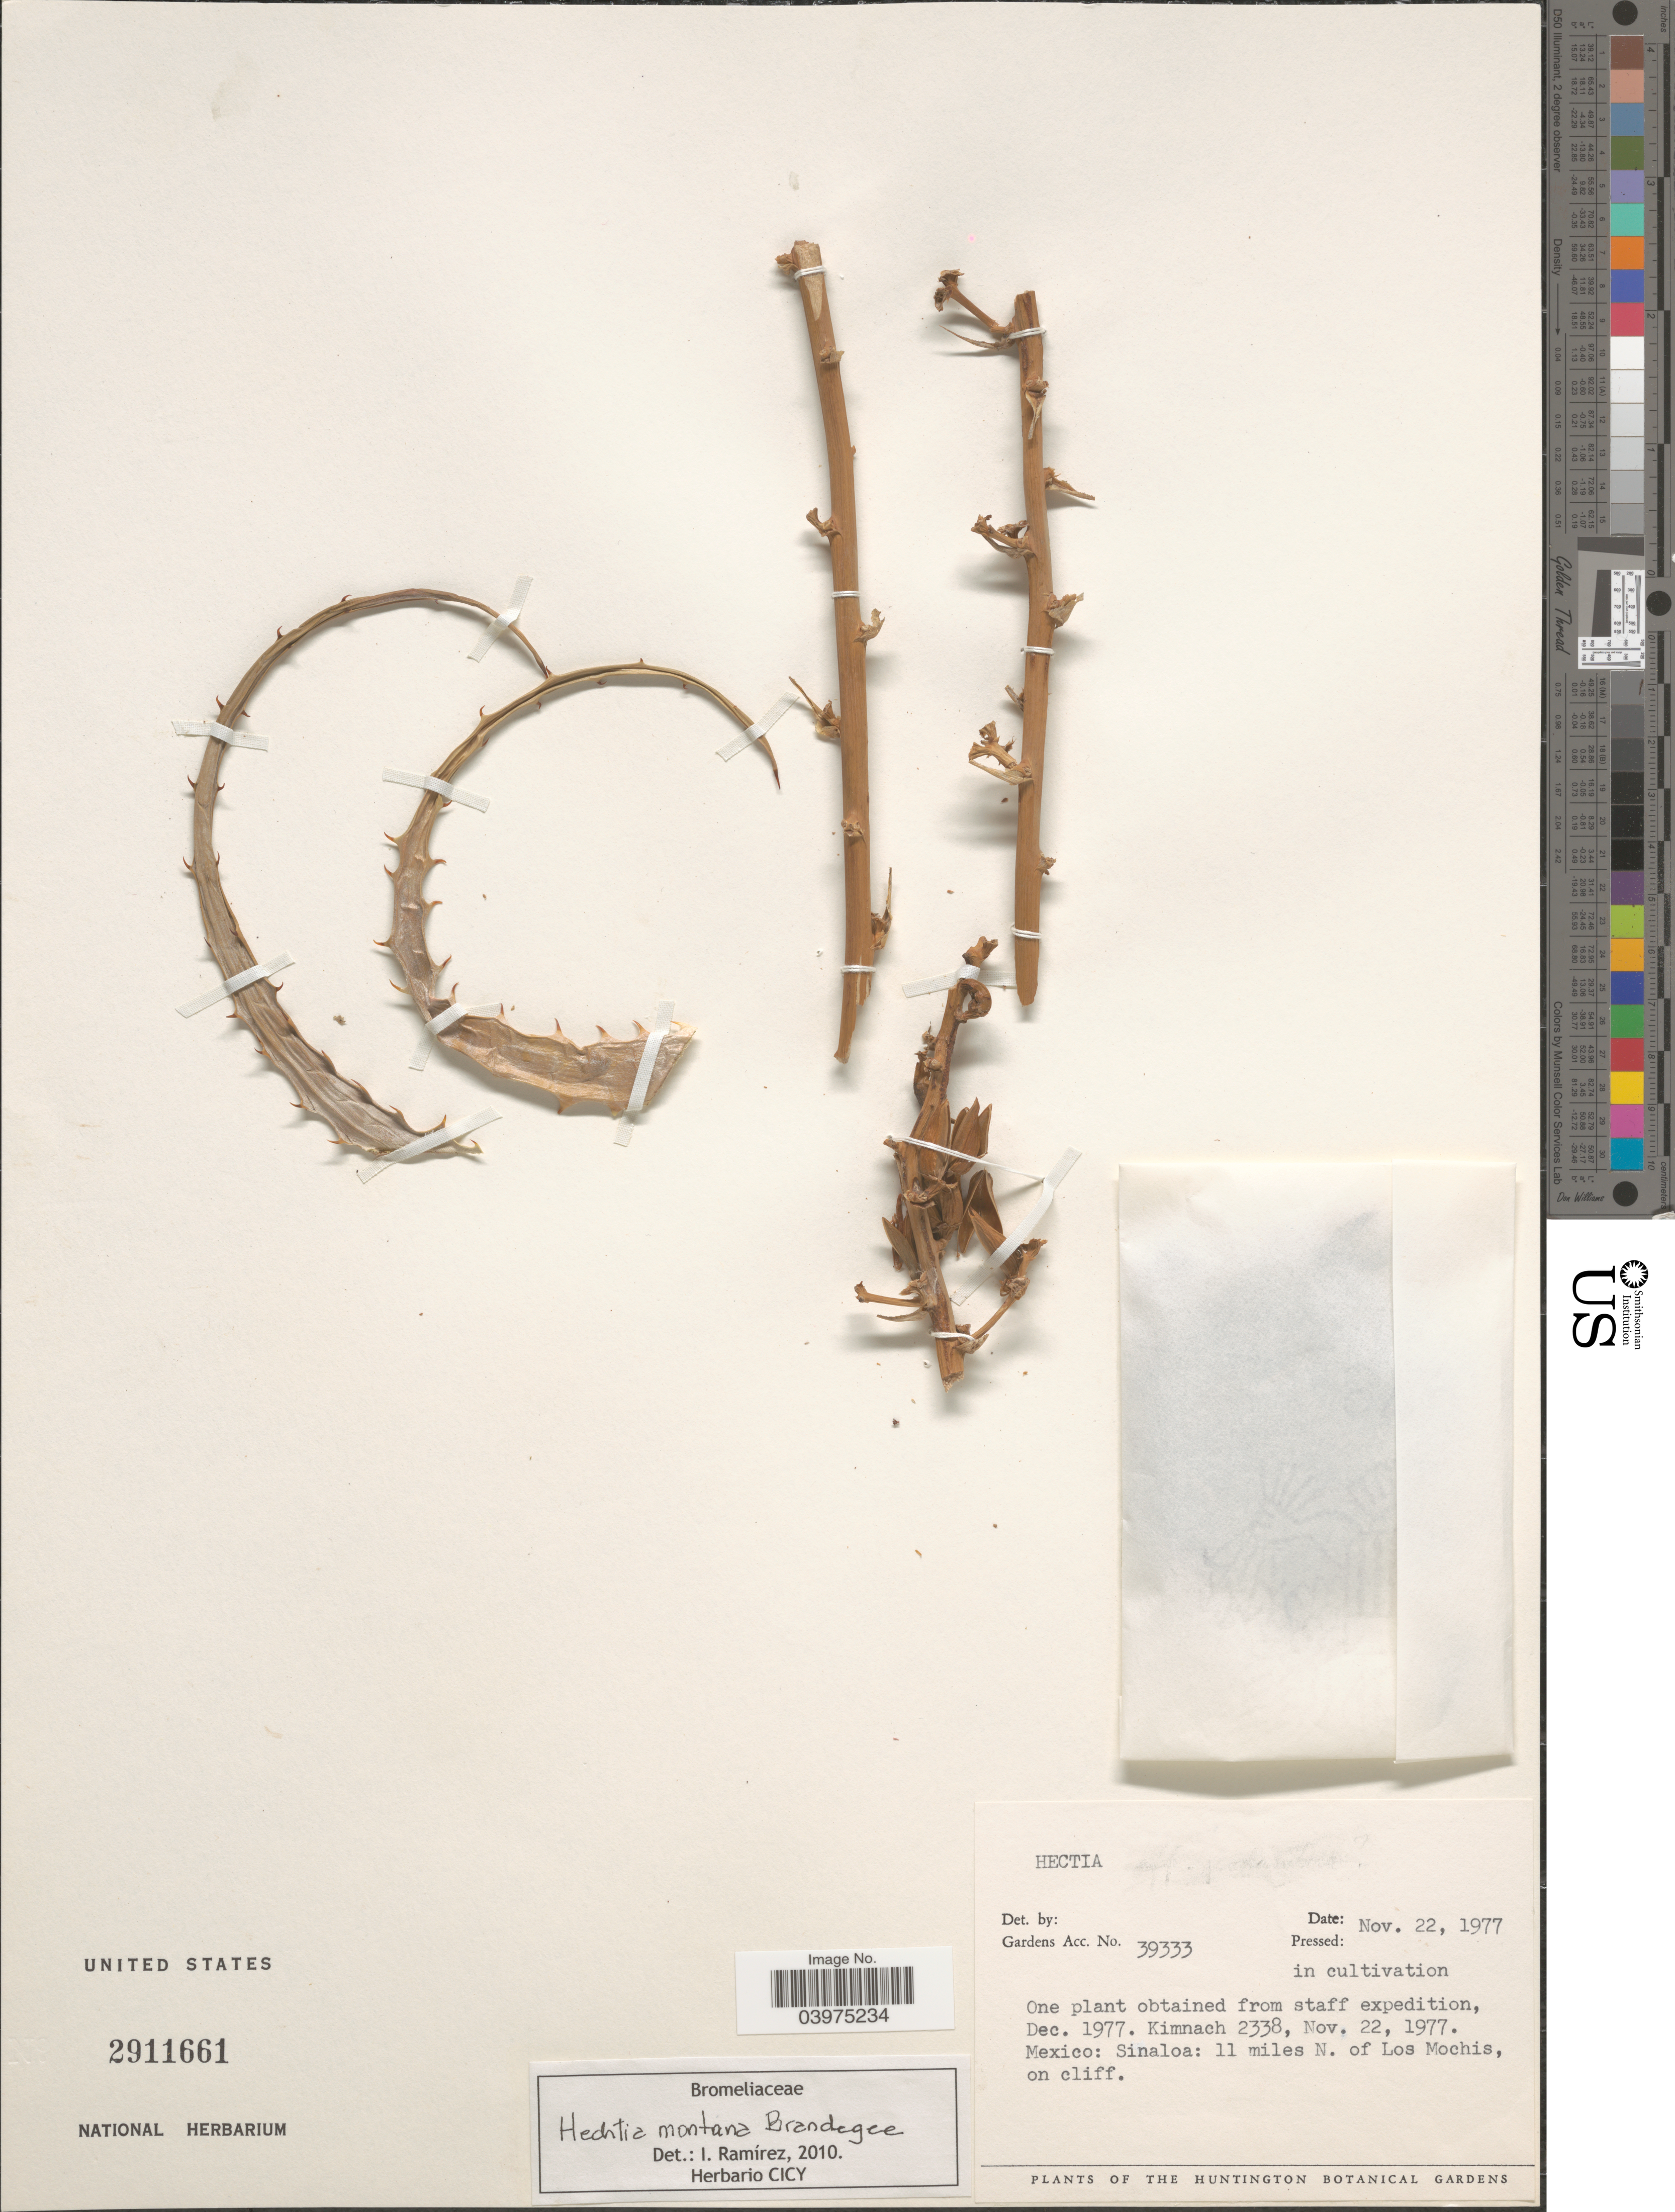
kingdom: Plantae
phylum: Tracheophyta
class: Liliopsida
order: Poales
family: Bromeliaceae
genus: Hechtia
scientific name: Hechtia montana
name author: Brandegee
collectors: -. Kimnach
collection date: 1977-11-22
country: United States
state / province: California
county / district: Los Angeles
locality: The Huntington Botanical Gardens.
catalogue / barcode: US 2911661